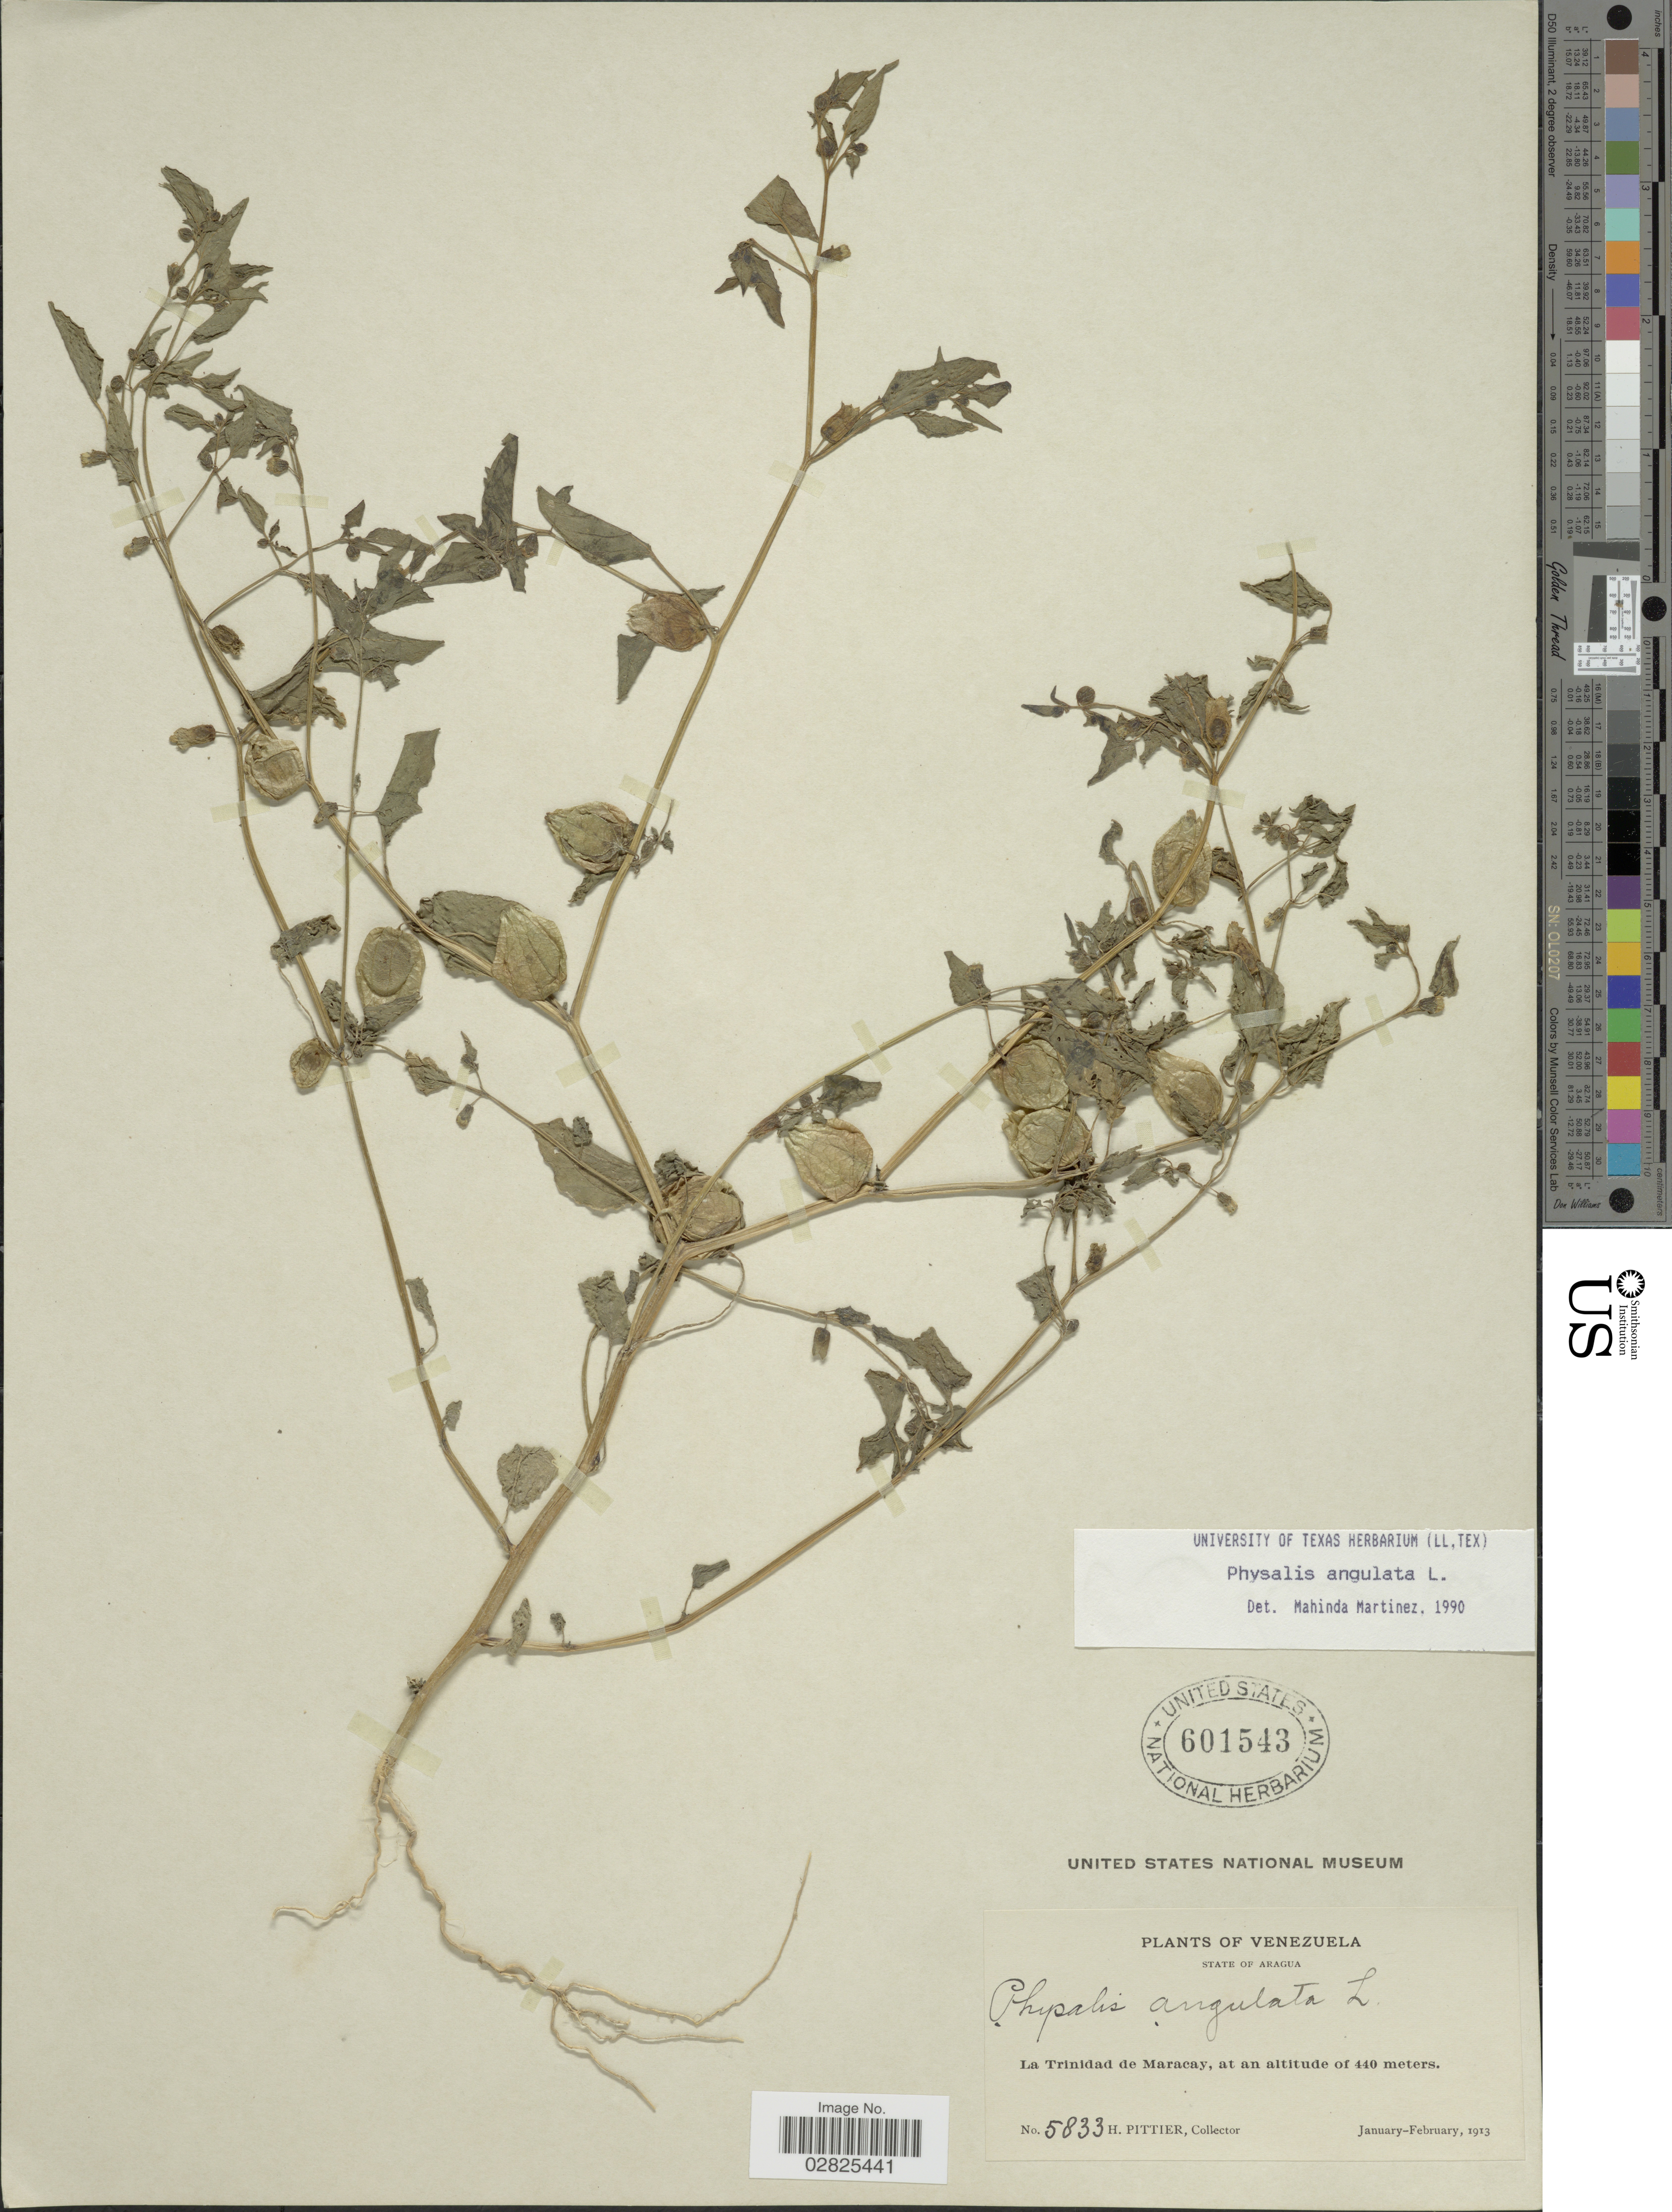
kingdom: Plantae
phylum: Tracheophyta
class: Magnoliopsida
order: Solanales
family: Solanaceae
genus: Physalis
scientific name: Physalis angulata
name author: L.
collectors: H. F. Pittier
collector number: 5833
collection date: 1913-01/1913-02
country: Venezuela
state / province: Aragua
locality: La Trinidad de Maracay.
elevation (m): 440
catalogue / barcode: US 601543